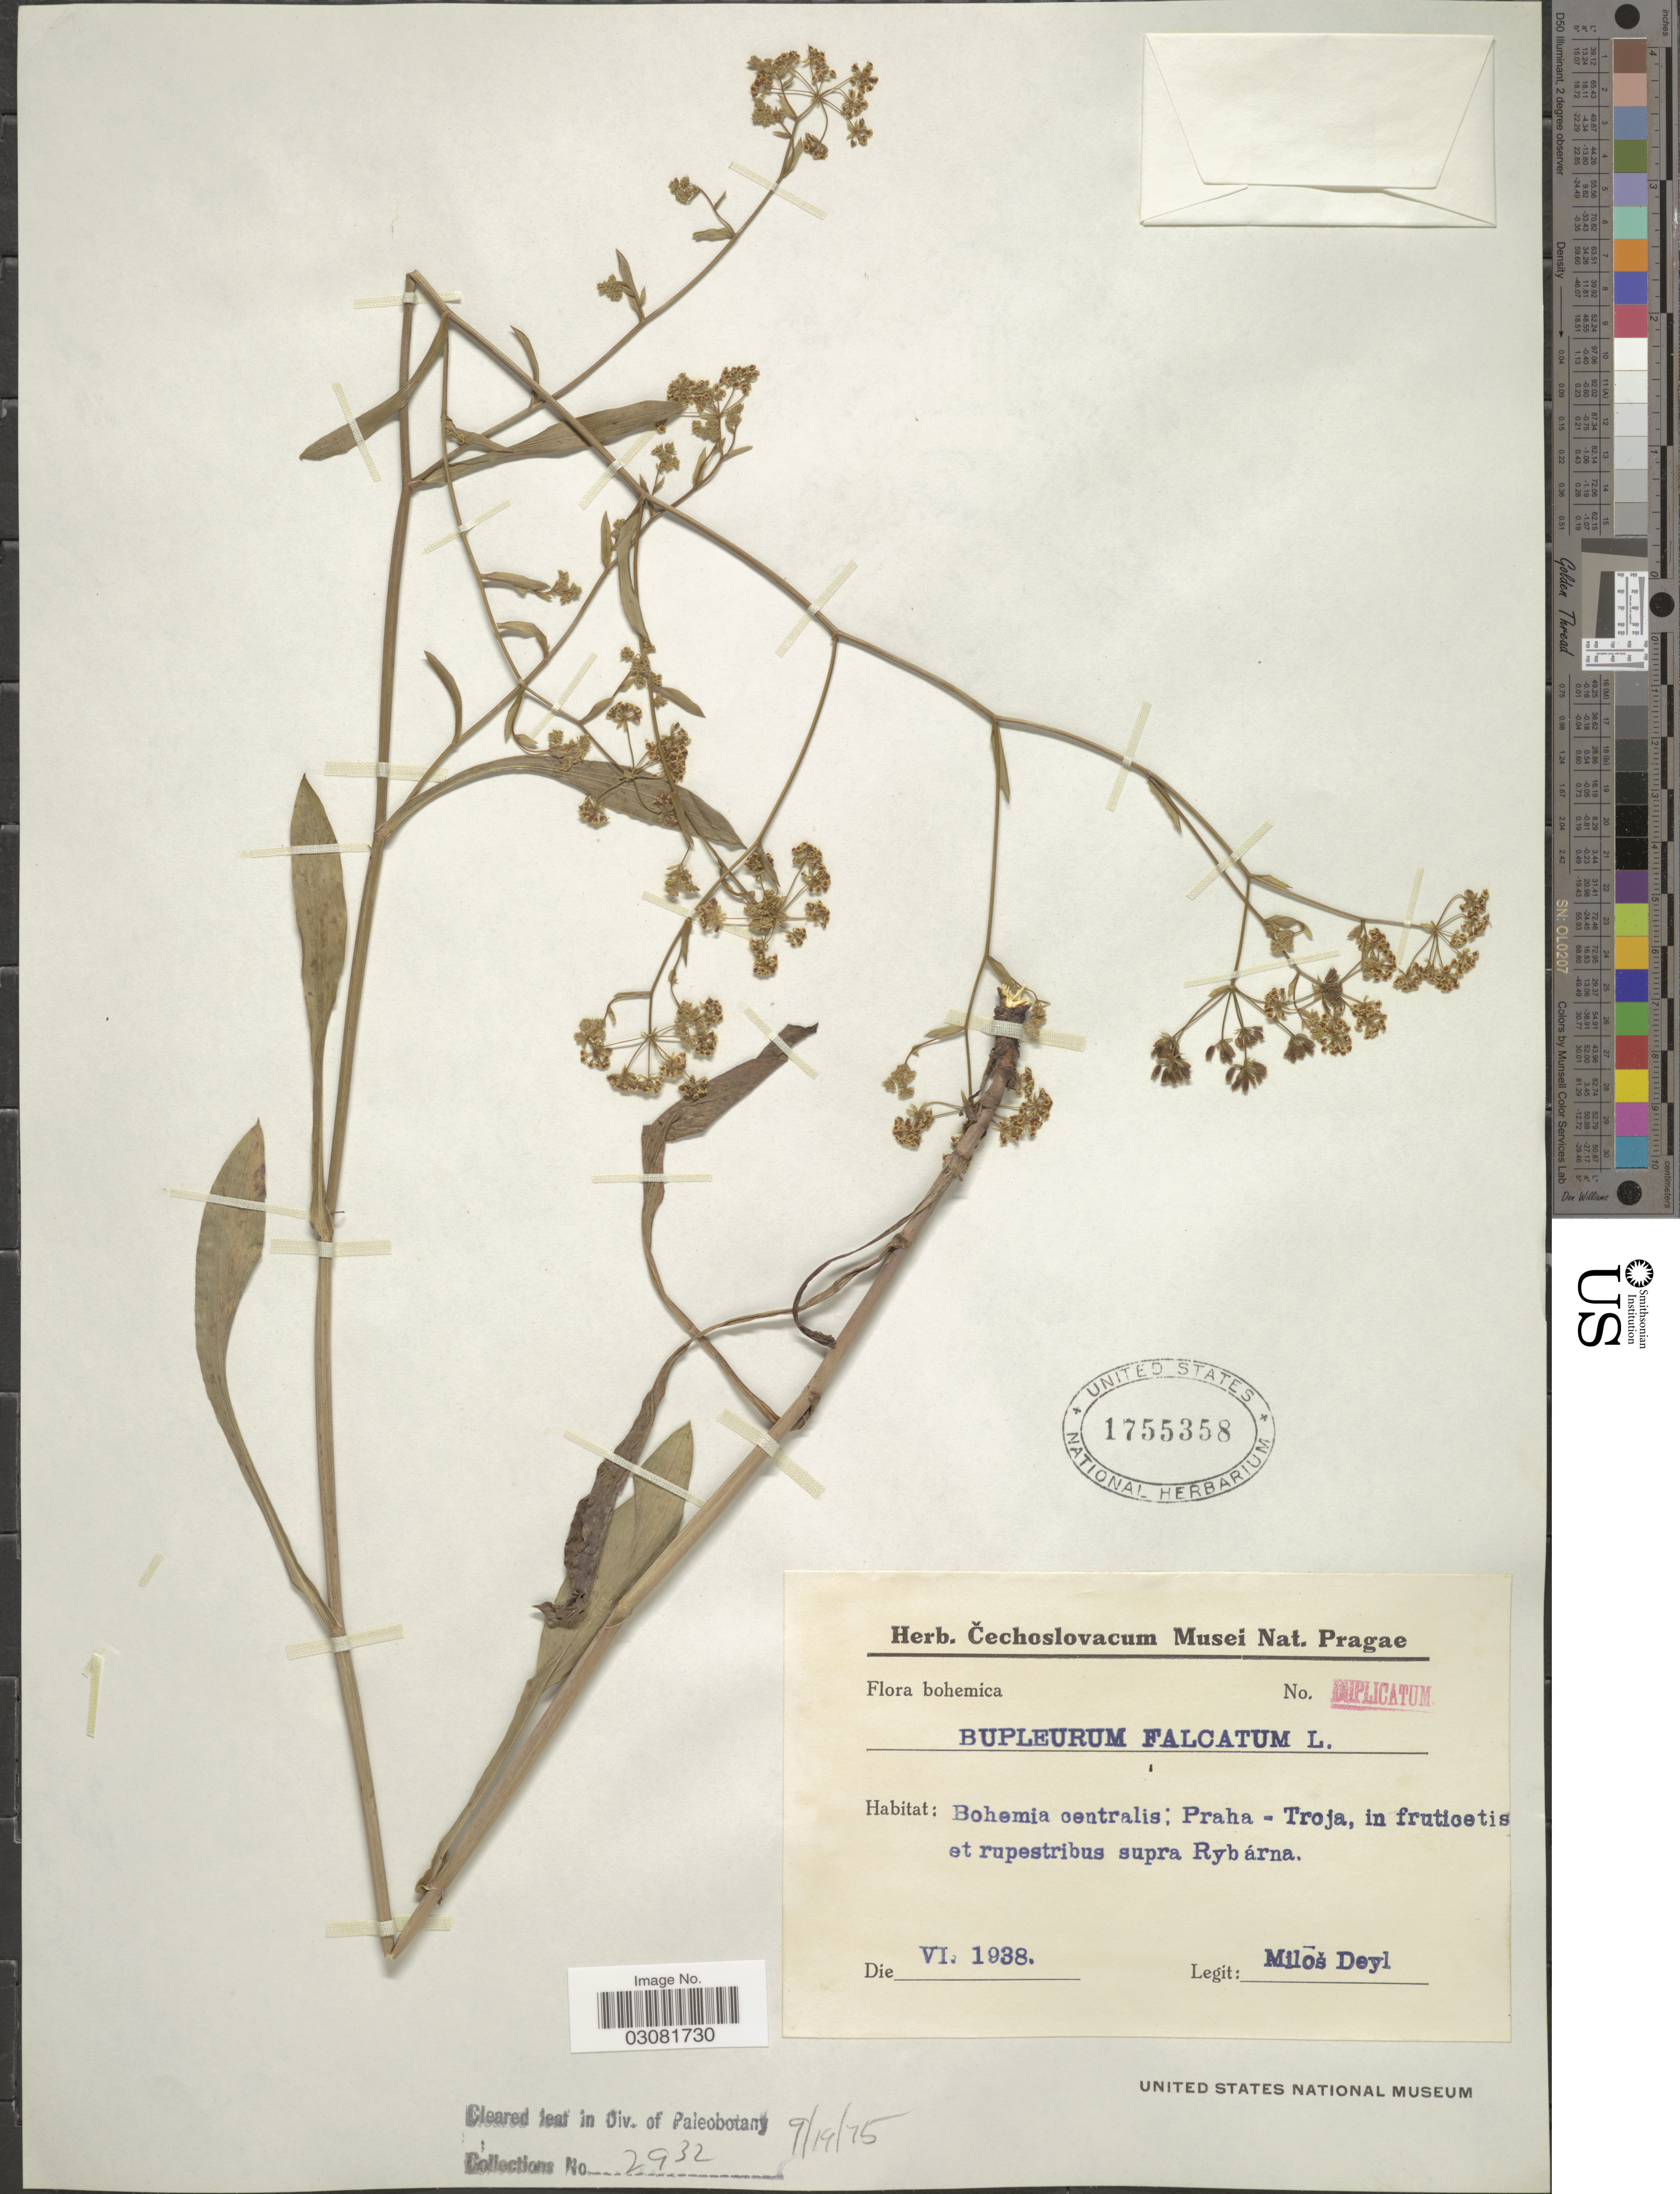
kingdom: Plantae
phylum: Tracheophyta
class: Magnoliopsida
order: Apiales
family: Apiaceae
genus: Bupleurum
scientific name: Bupleurum falcatum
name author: L.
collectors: M. Deyl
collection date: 1938-06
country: Czechia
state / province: Central Bohemian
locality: Bohemia centralis: Praha - Troja, in fruticetis et rupestribus supra Rybárna.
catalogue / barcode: US 1755358